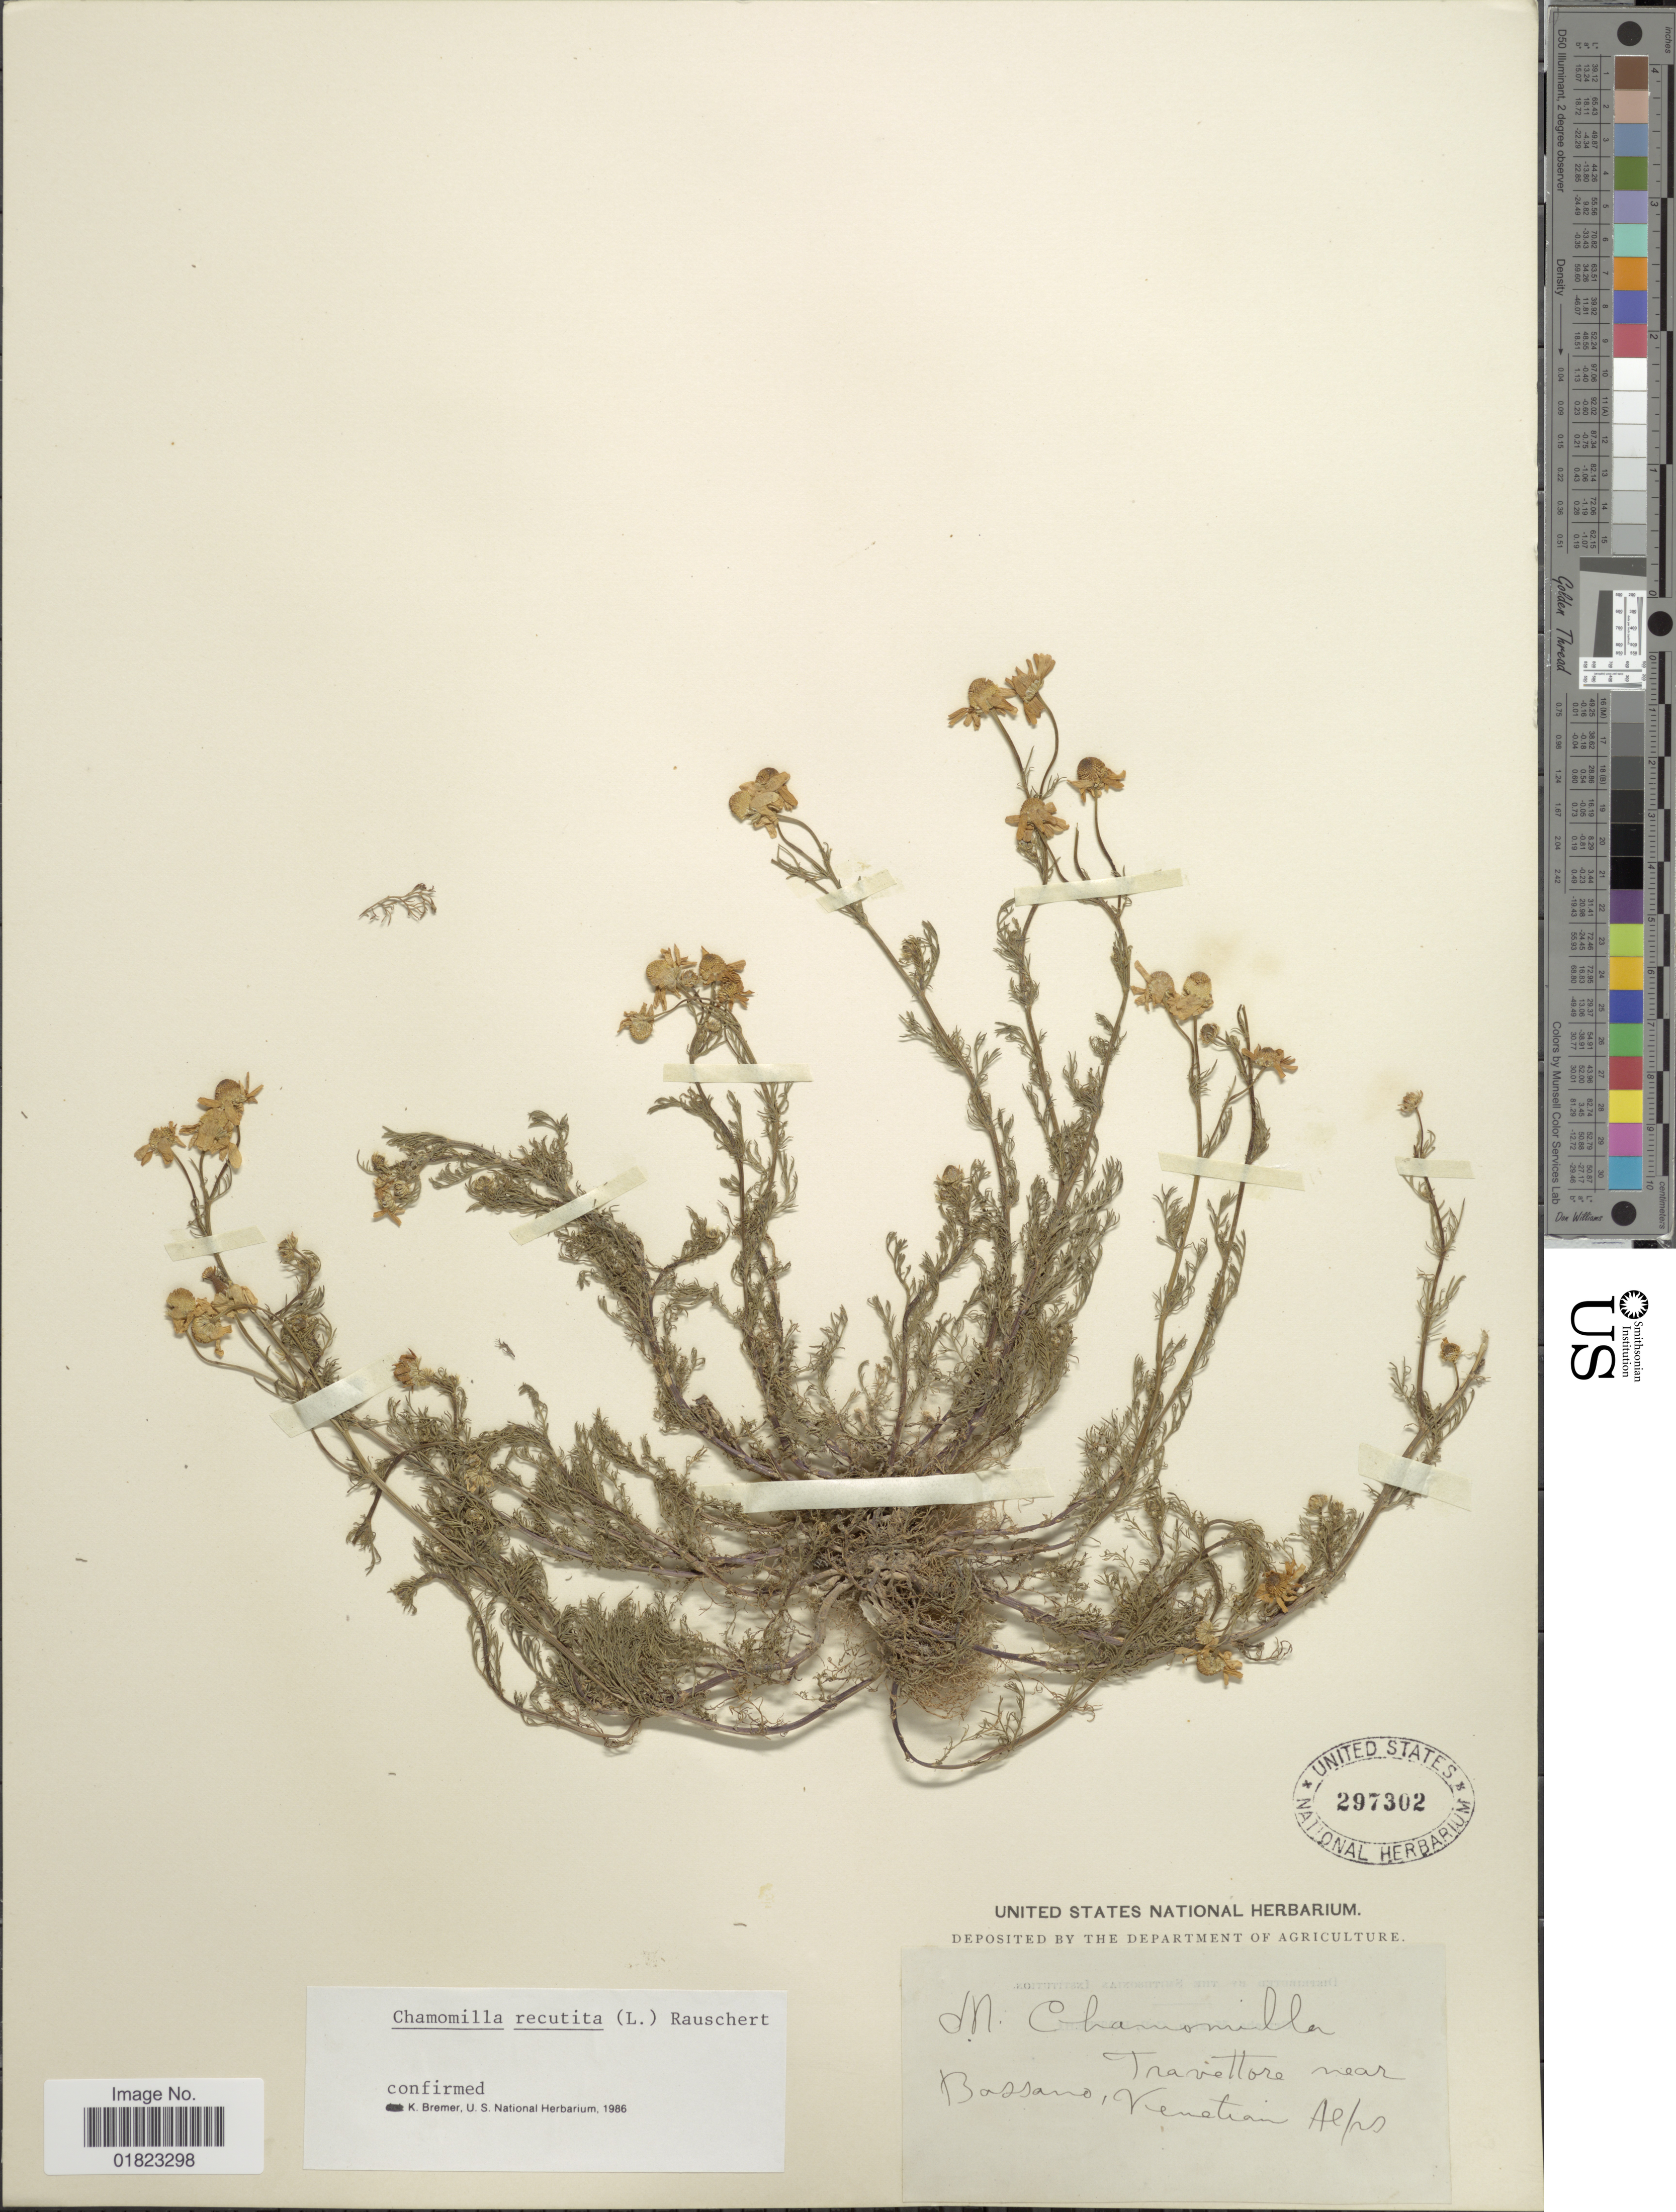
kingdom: Plantae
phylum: Tracheophyta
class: Magnoliopsida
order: Asterales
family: Asteraceae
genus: Matricaria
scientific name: Matricaria recutita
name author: L.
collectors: M. Chamomilla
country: Italy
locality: Travettore near Bassano, Venetian Alps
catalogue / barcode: US 297302